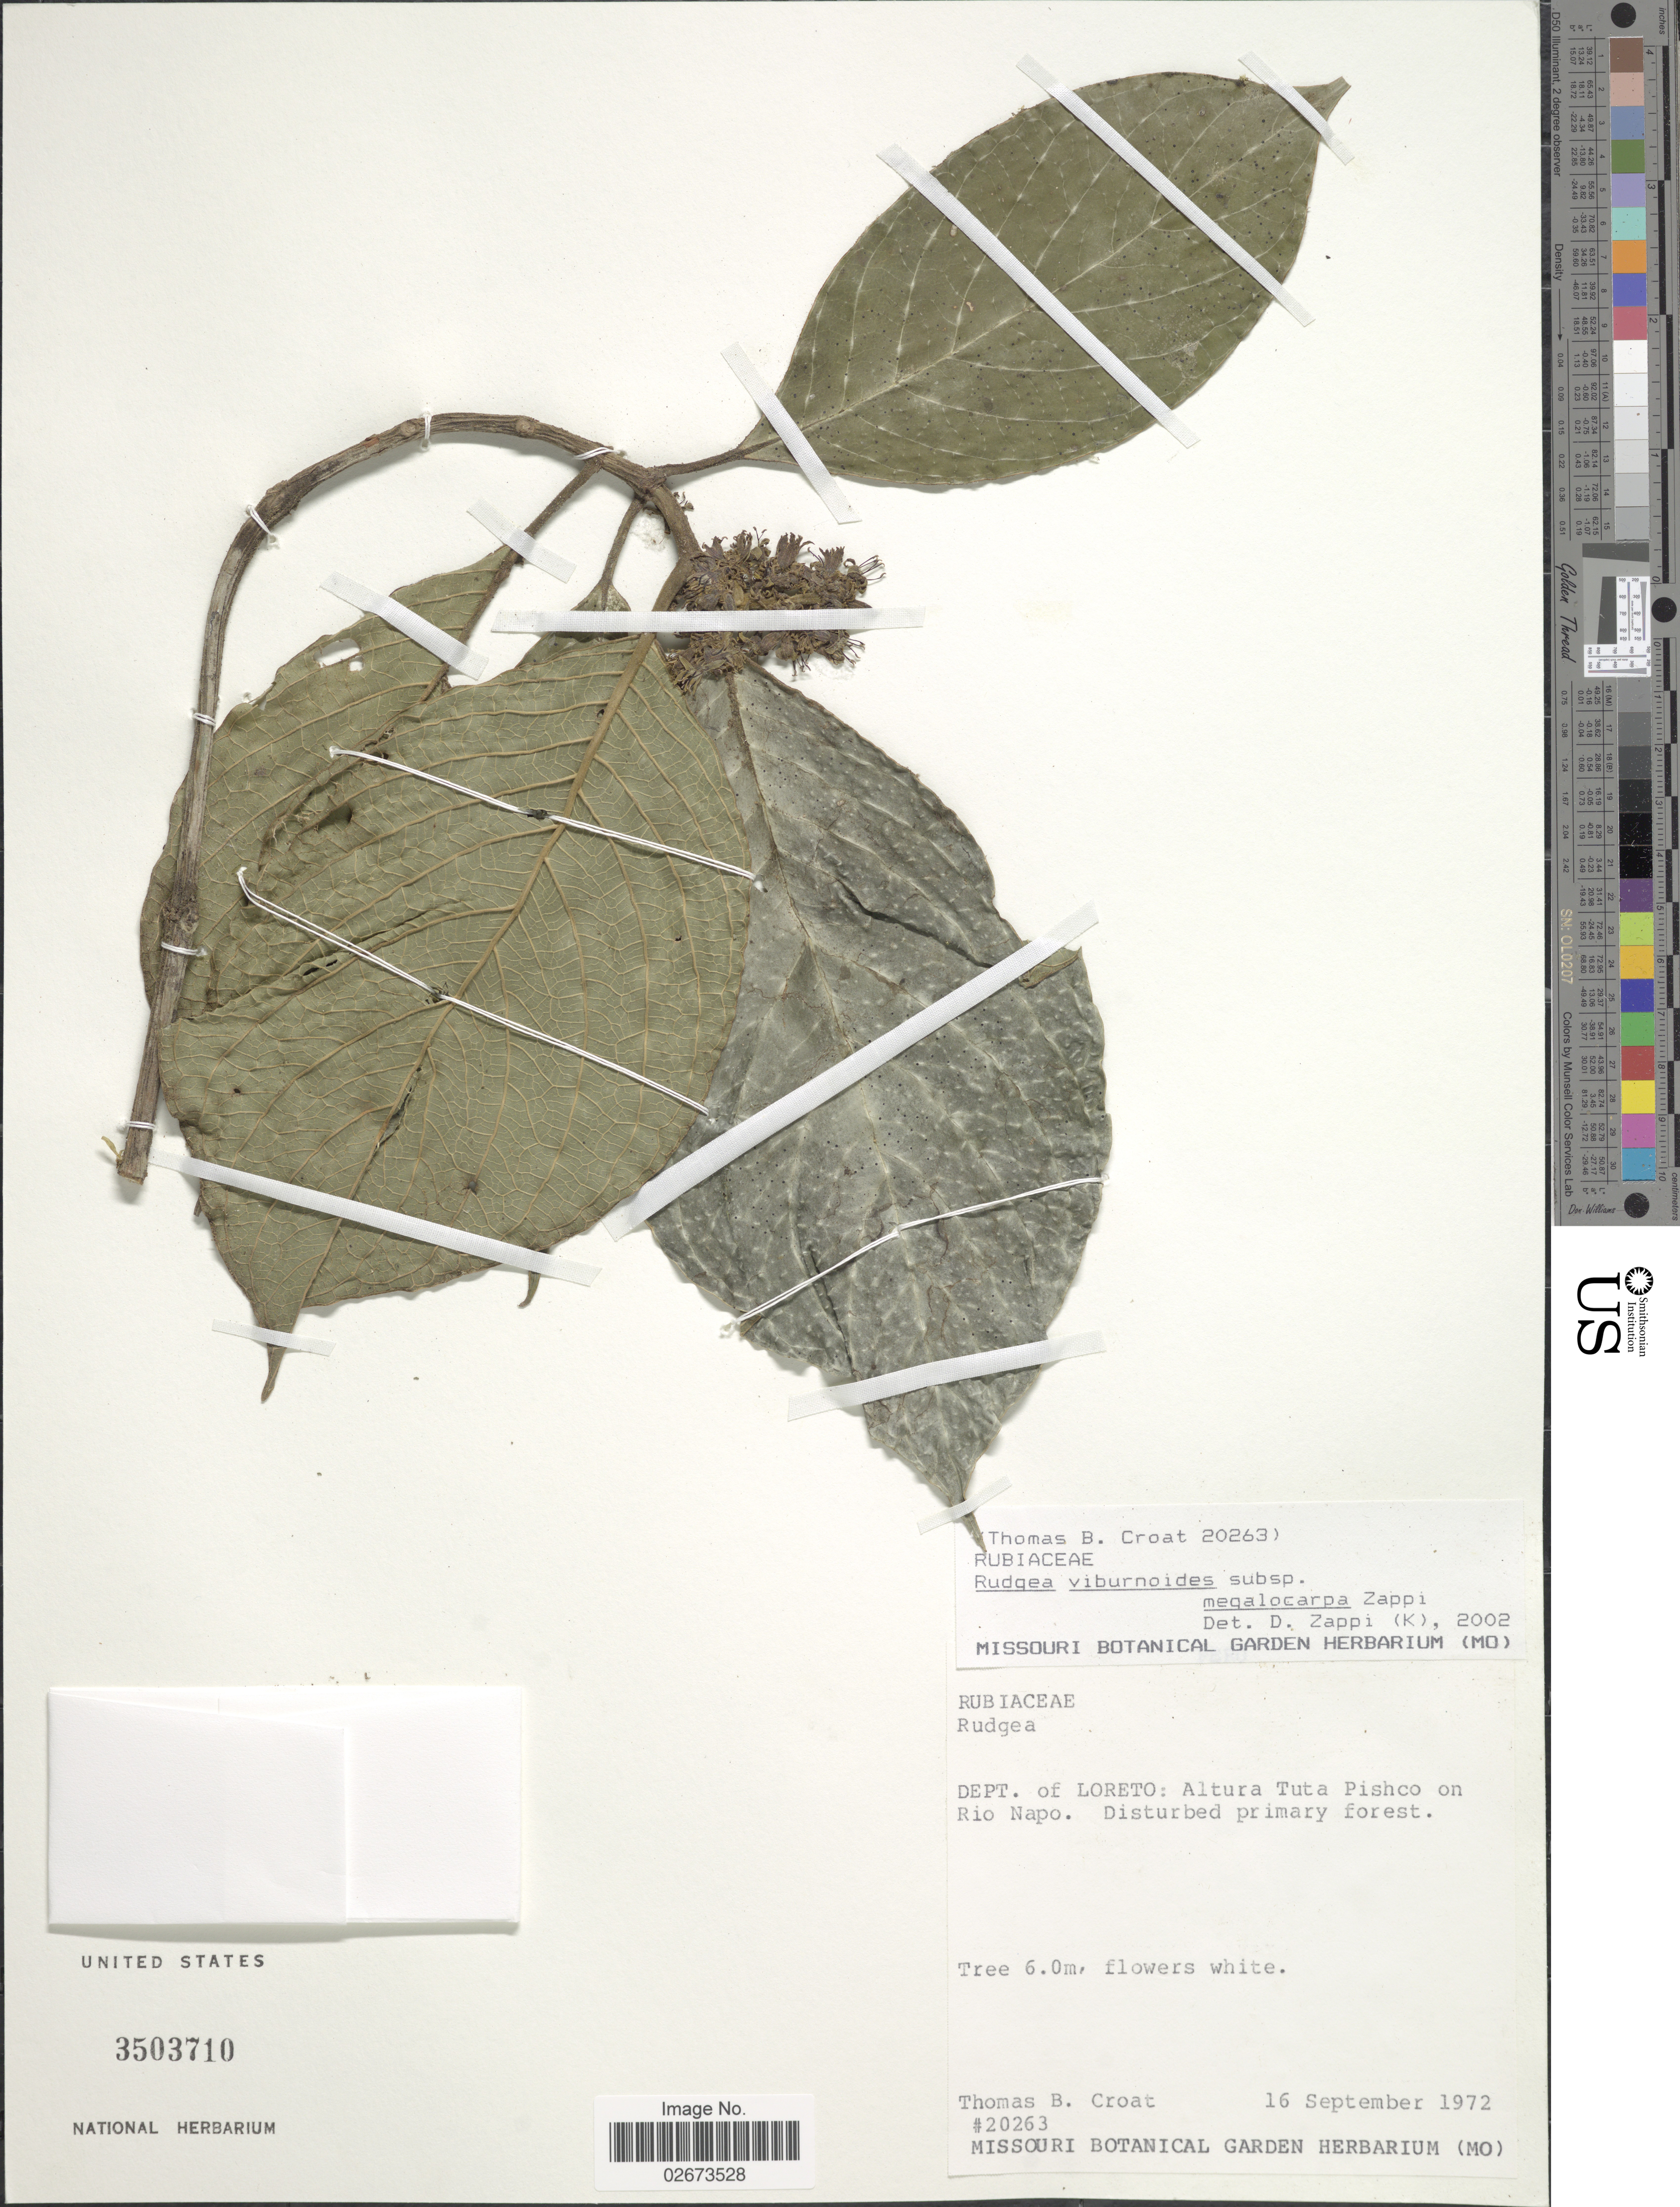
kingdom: Plantae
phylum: Tracheophyta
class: Magnoliopsida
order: Gentianales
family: Rubiaceae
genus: Rudgea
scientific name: Rudgea viburnoides subsp. megalocarpa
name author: Zappi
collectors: T. B. Croat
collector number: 20263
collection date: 1972-09-16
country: Peru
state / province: Loreto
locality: Dept. of Loreto: Altura Tuta Pishco on Rio Napo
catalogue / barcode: US 3503710